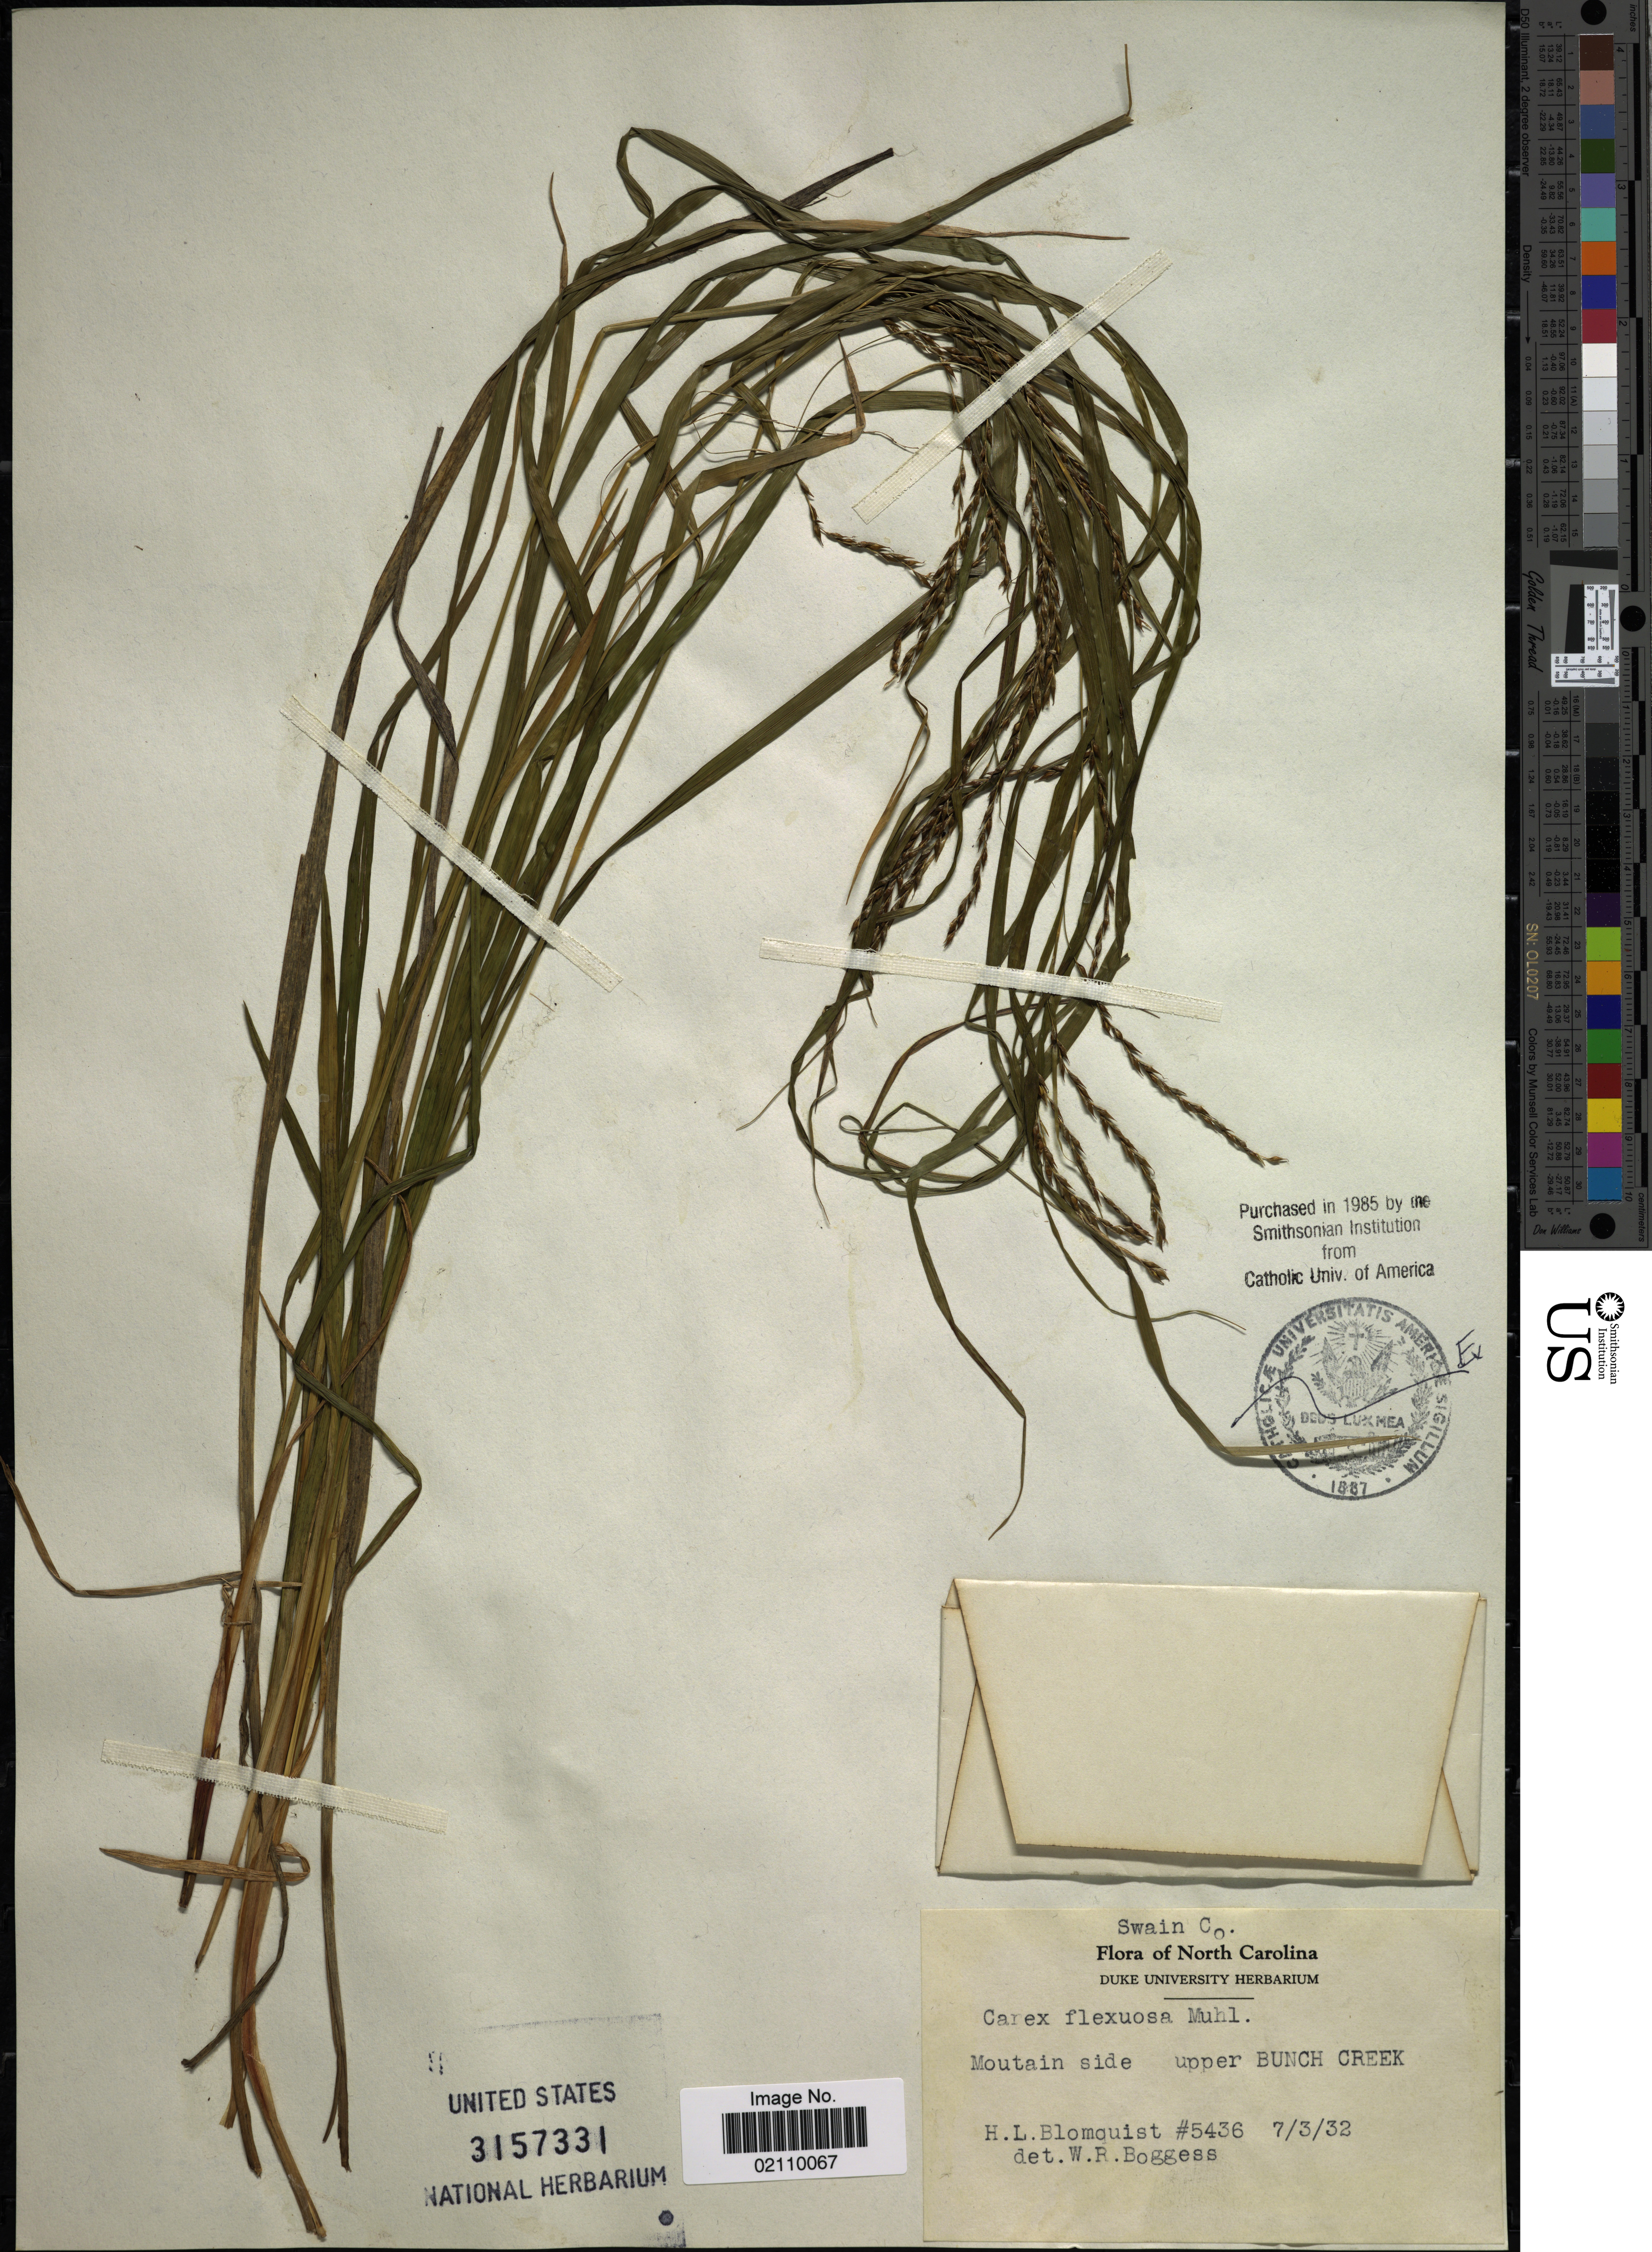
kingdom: Plantae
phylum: Tracheophyta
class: Liliopsida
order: Poales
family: Cyperaceae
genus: Carex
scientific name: Carex flexuosa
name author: Muhl. ex Willd.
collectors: H. Blomquist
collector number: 5436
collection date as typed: Transcribed d/m/y: 3/7/32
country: United States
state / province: North Carolina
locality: Swain Co., moutain side upper Bunch Creek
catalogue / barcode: US 3157331